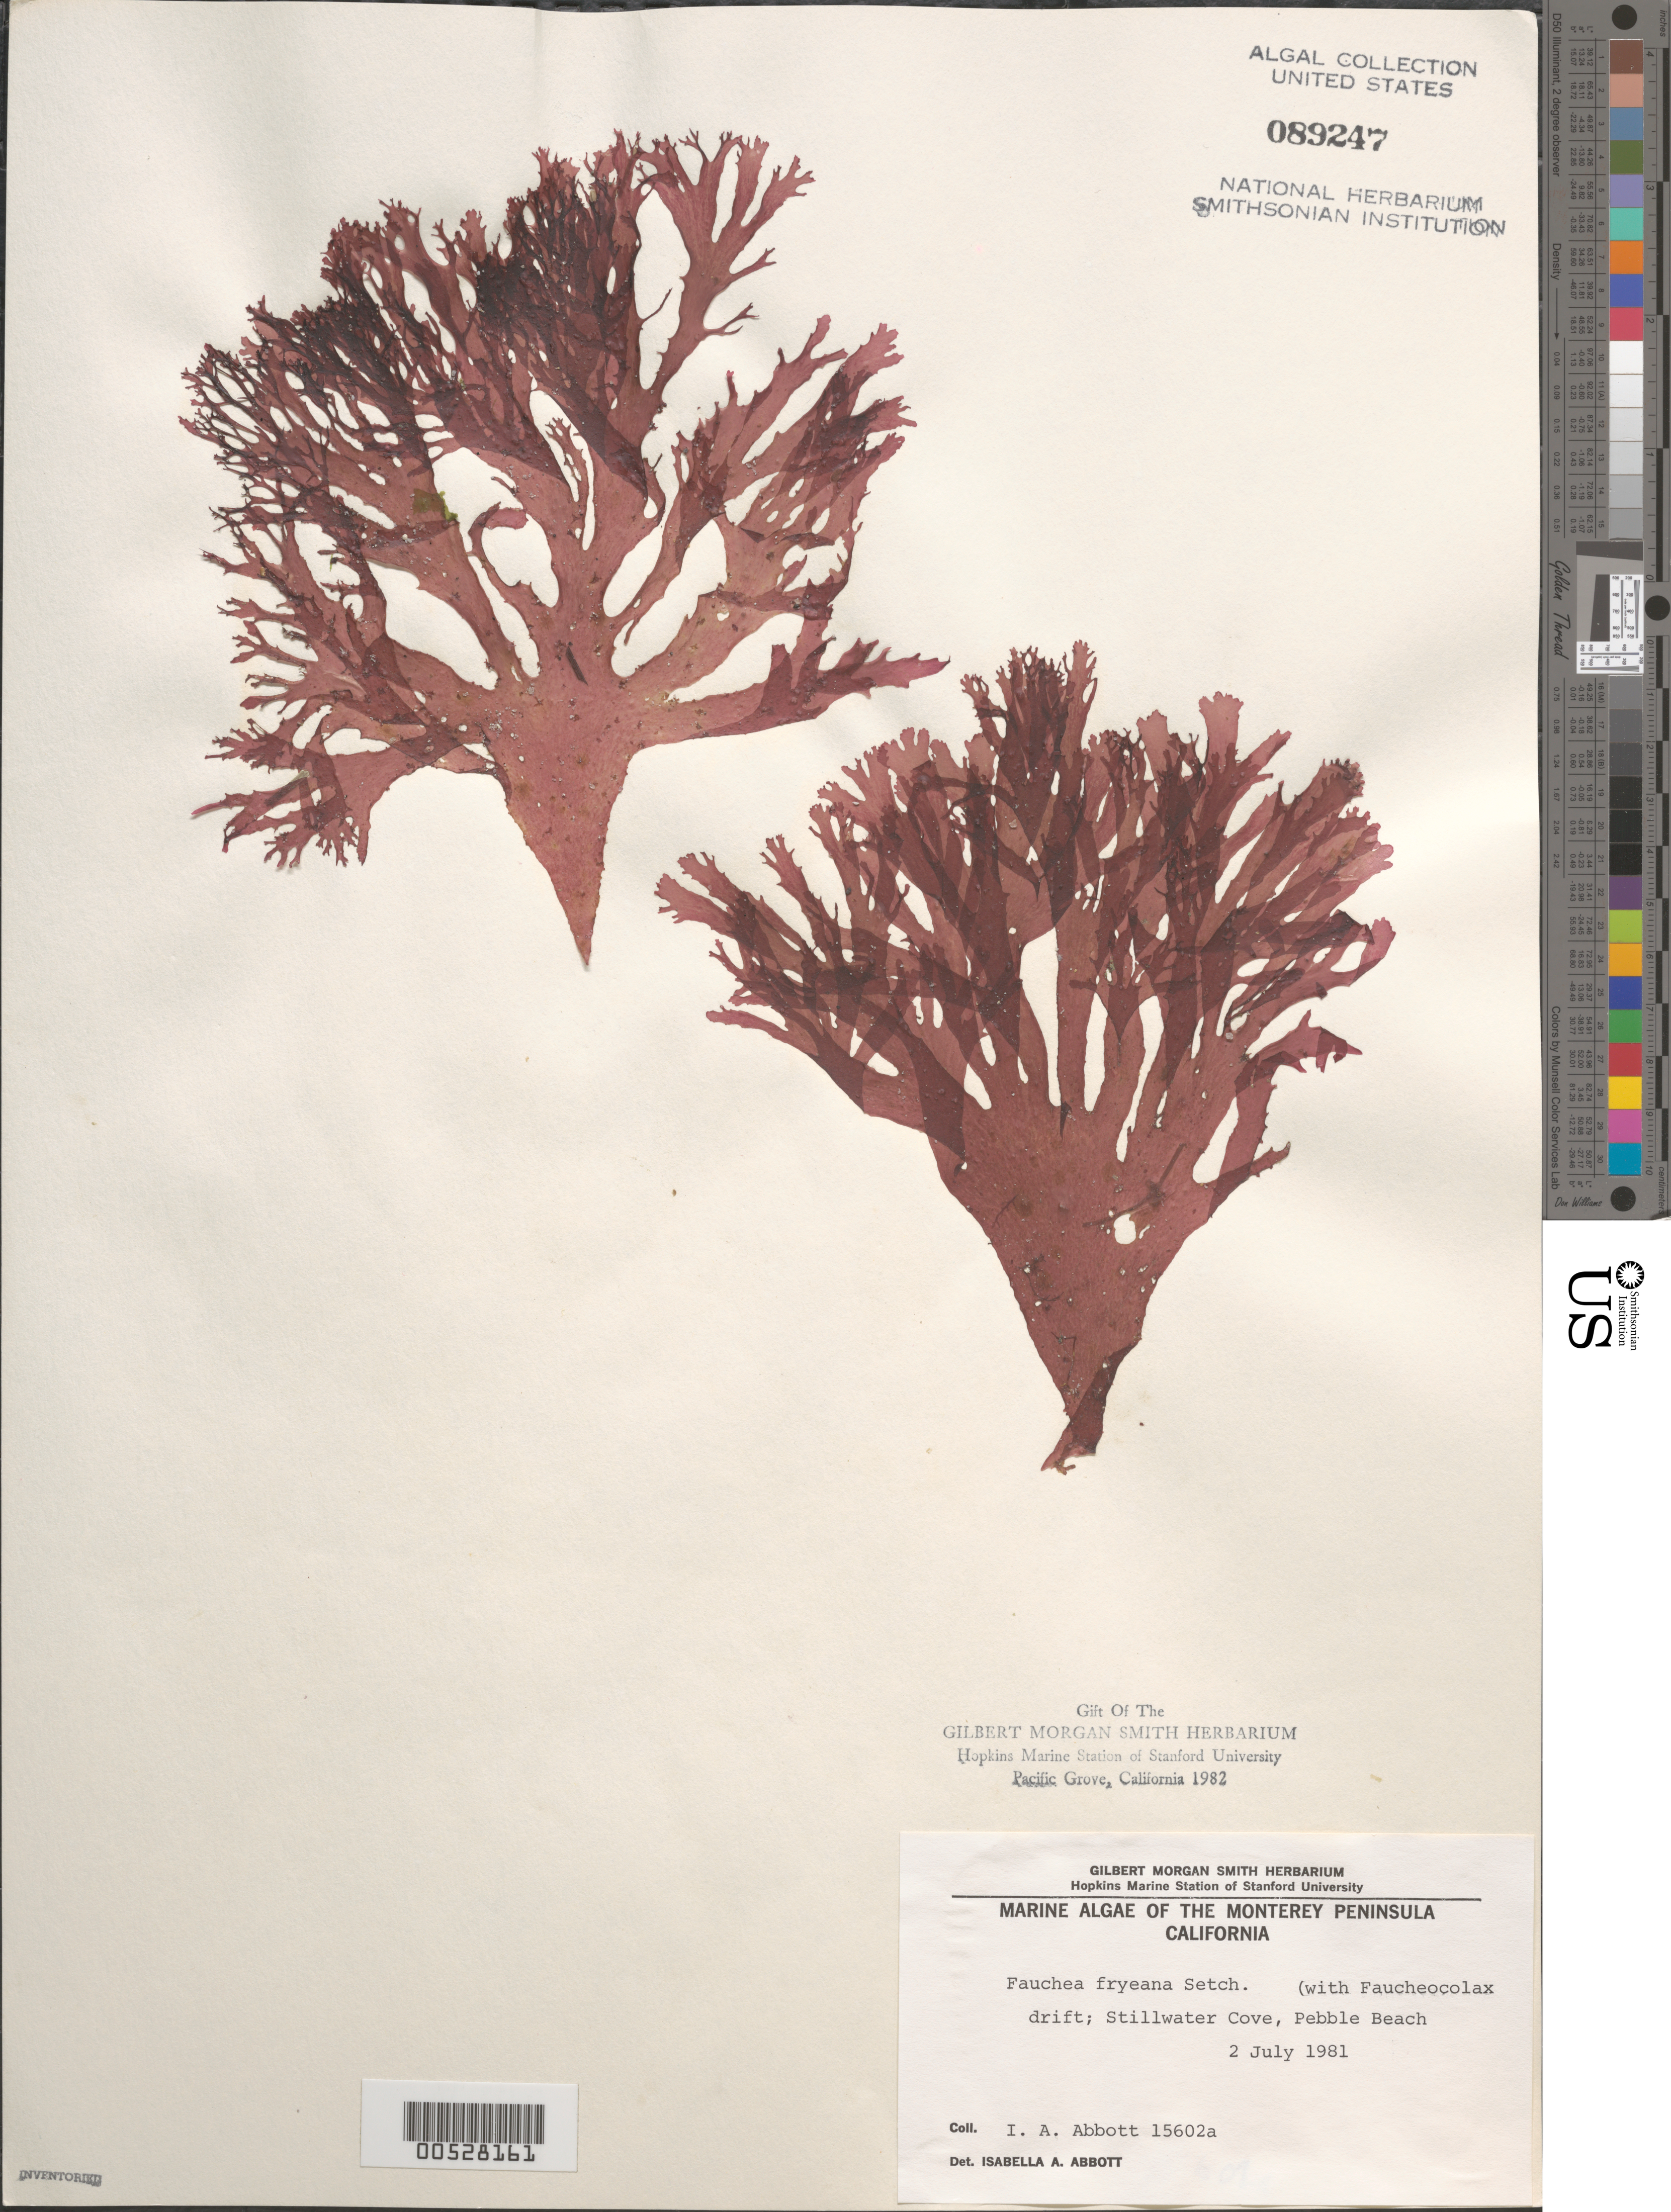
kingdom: Plantae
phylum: Rhodophyta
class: Florideophyceae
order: Rhodymeniales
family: Faucheaceae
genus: Gloiocladia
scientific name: Gloiocladia fryeana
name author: (Setchell) N. Sánchez & Rodríguez-Prieto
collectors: I. A. Abbott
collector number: IAA 15602a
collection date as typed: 02 Jul 1981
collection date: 1981-07-02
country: United States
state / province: California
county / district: Monterey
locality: Stillwater Cove, Pebble Beach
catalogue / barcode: US 89247